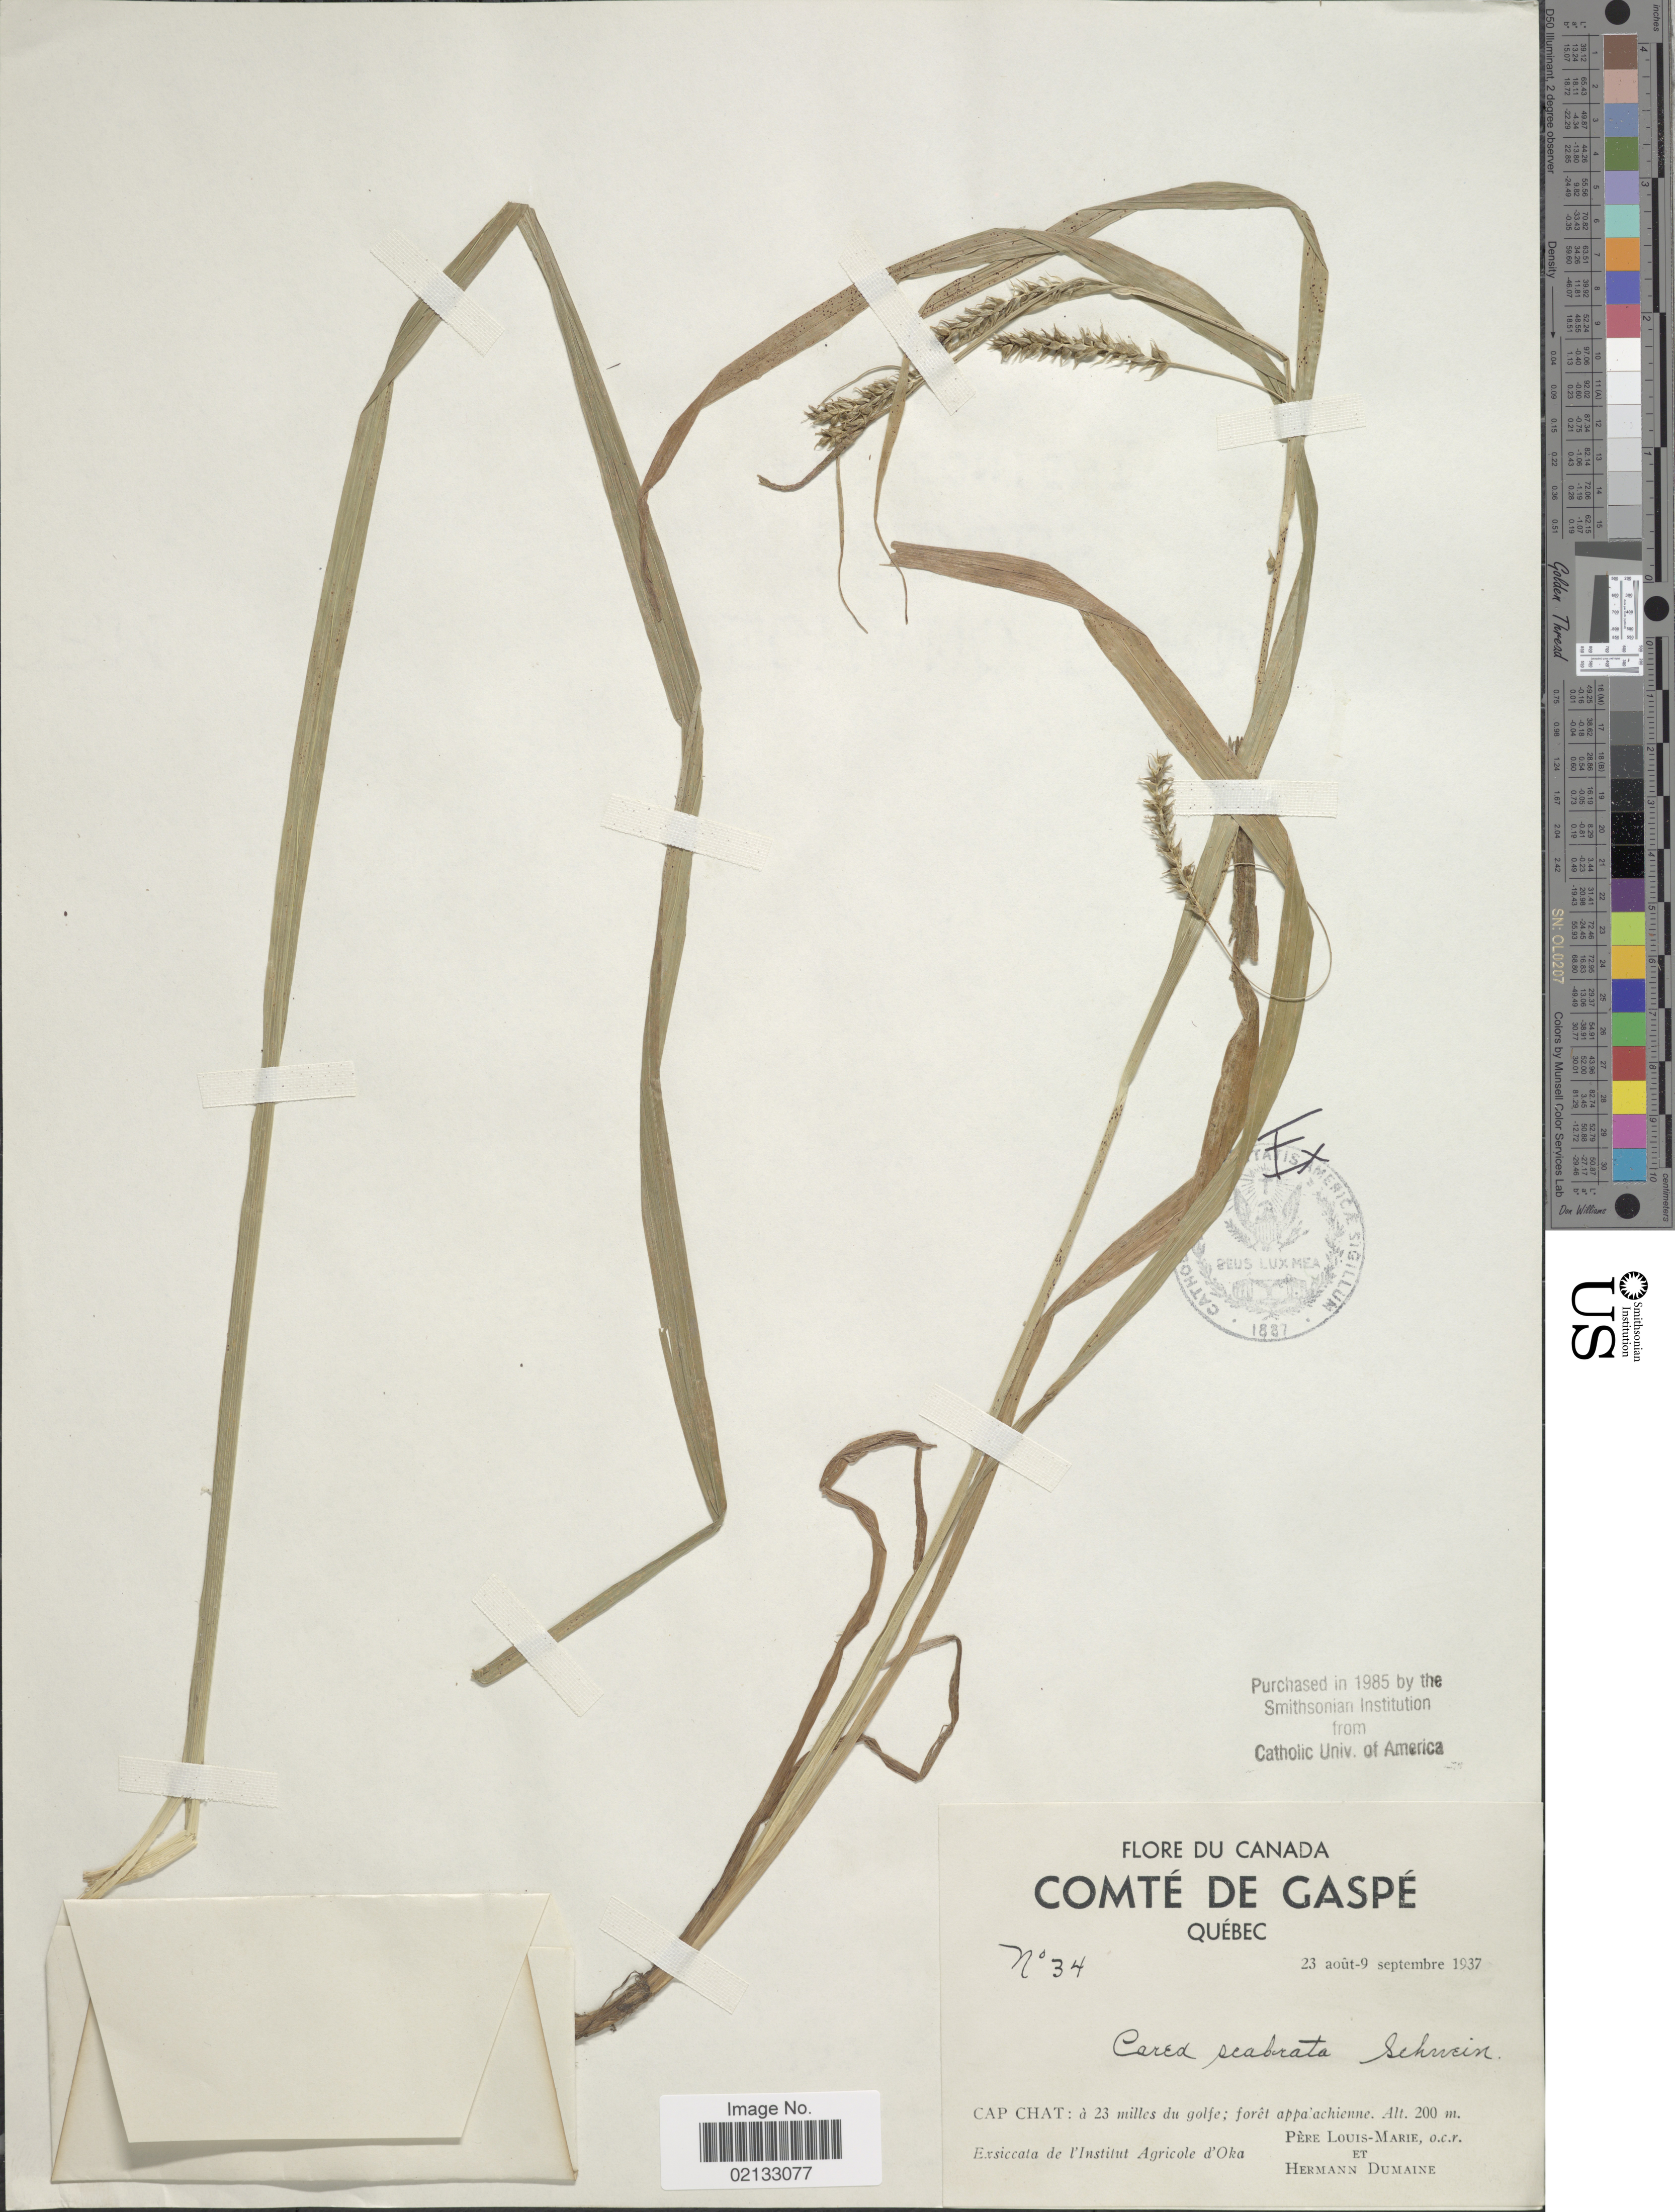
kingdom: Plantae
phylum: Tracheophyta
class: Liliopsida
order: Poales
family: Cyperaceae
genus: Carex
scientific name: Carex scabrata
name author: Schwein.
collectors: L.-M. LaLonde & H. Dumaine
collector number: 34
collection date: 1937-08-23/1937-09-09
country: Canada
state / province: Quebec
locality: Comte de Gaspe. Cap Chat: a 23 miles du golfe; foret appa'achienne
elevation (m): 200